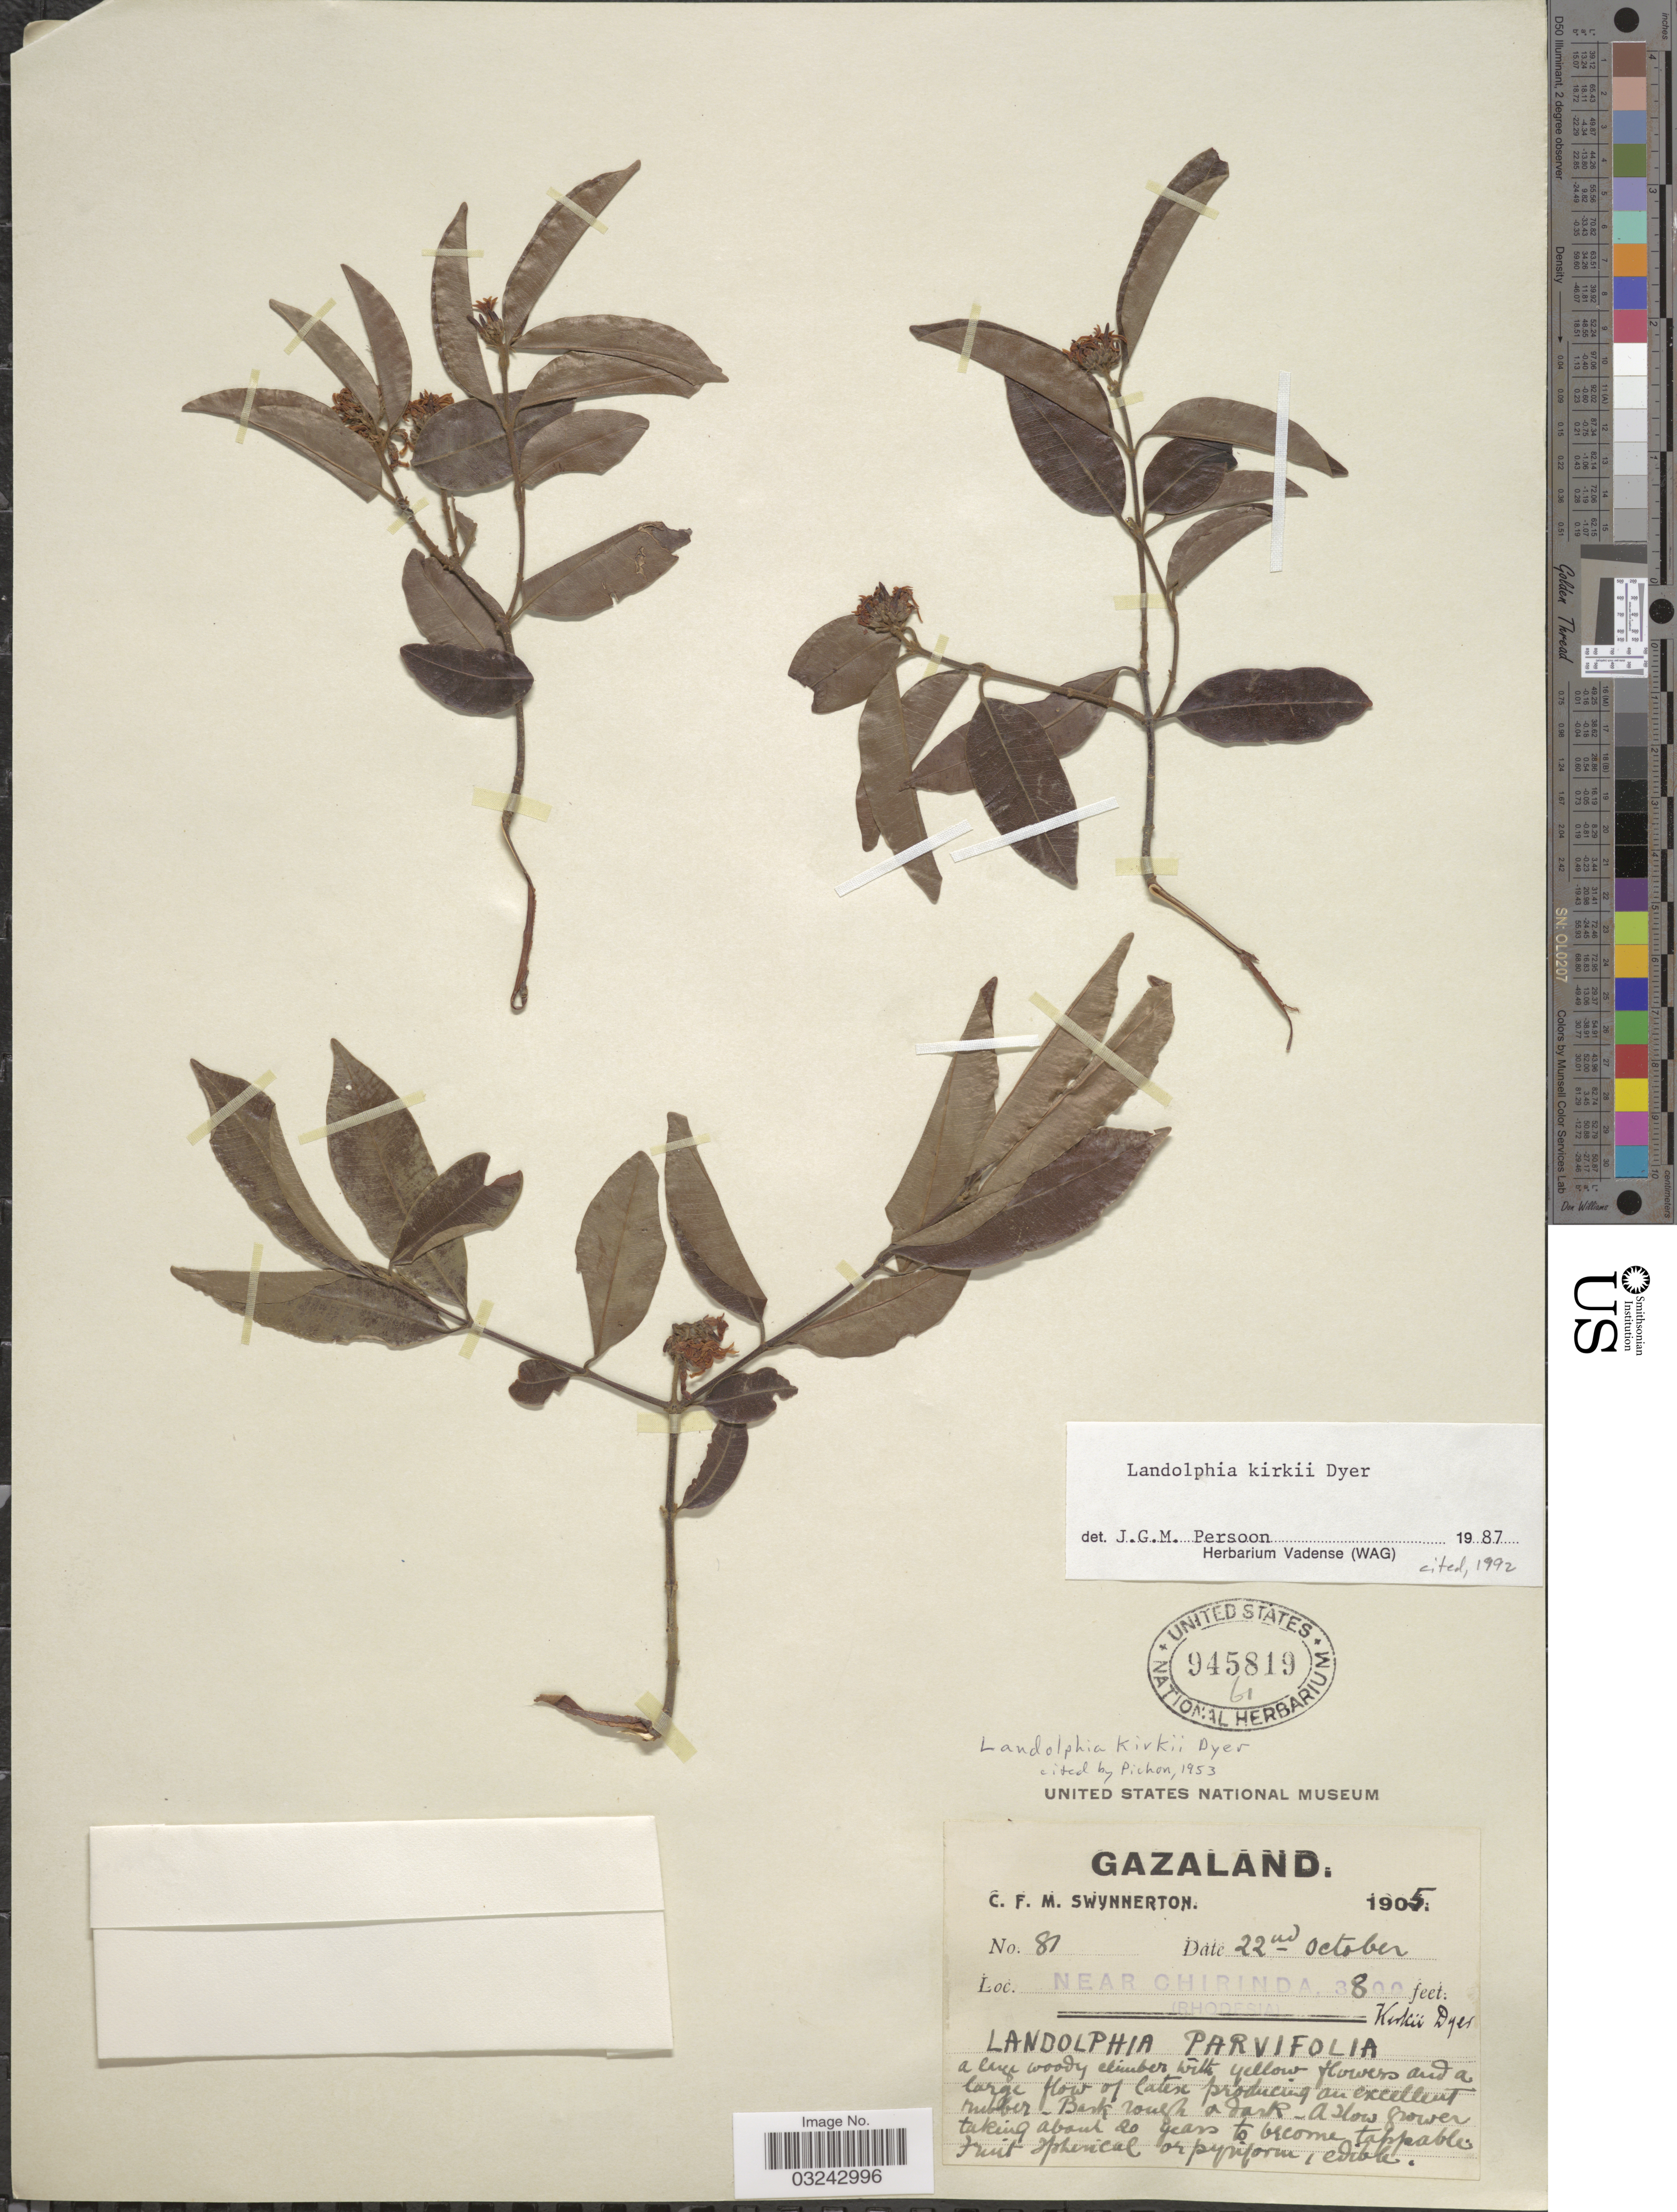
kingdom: Plantae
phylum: Tracheophyta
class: Magnoliopsida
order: Gentianales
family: Apocynaceae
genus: Landolphia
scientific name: Landolphia kirkii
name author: Dyer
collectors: C. Swynnerton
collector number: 81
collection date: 1905-10-22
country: Zimbabwe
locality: Gazaland, Near Chirindia (Rhodesia).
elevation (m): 1158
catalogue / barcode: US 945819